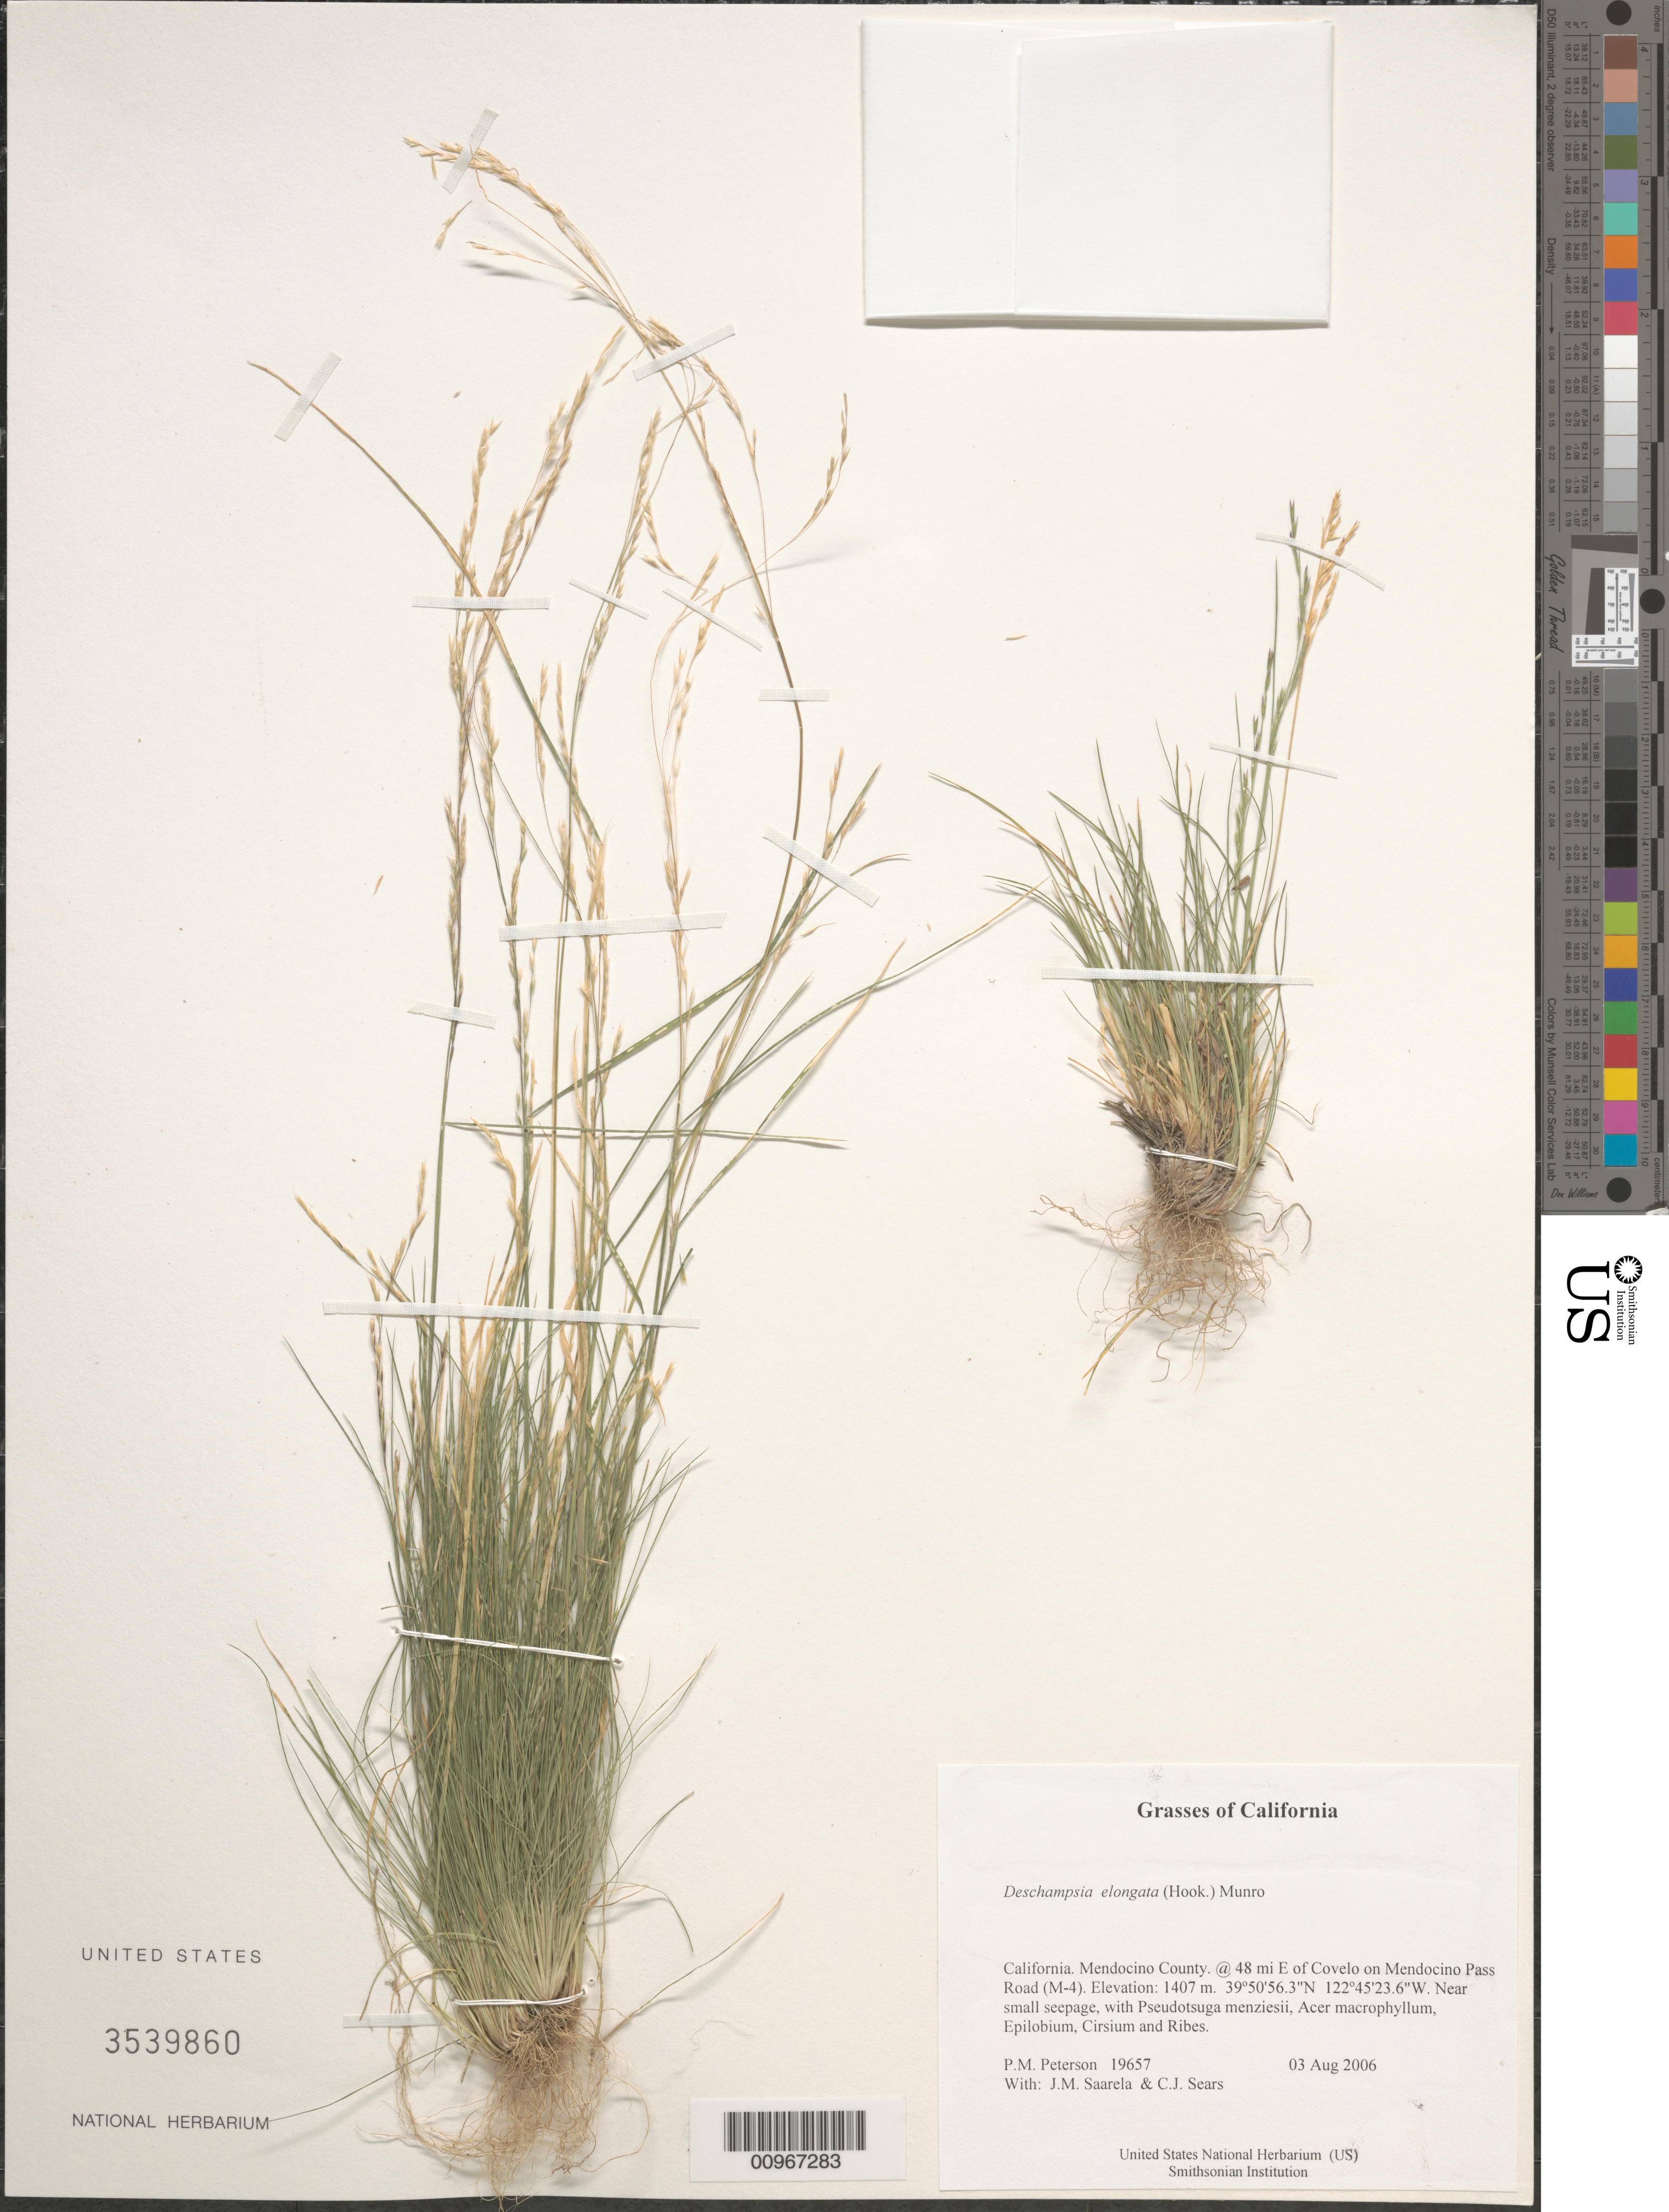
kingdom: Plantae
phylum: Tracheophyta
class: Liliopsida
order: Poales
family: Poaceae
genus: Deschampsia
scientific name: Deschampsia elongata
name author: (Hook.) Munro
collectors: P. M. Peterson, J. Saarela & C. Sears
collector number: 19657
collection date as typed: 03 Aug 2006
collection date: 2006-08-03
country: United States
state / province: California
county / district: Mendocino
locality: At 48 mi E of Covelo on Mendocino Pass Road (M-4).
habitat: Near small seepage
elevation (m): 1407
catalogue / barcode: US 3539860